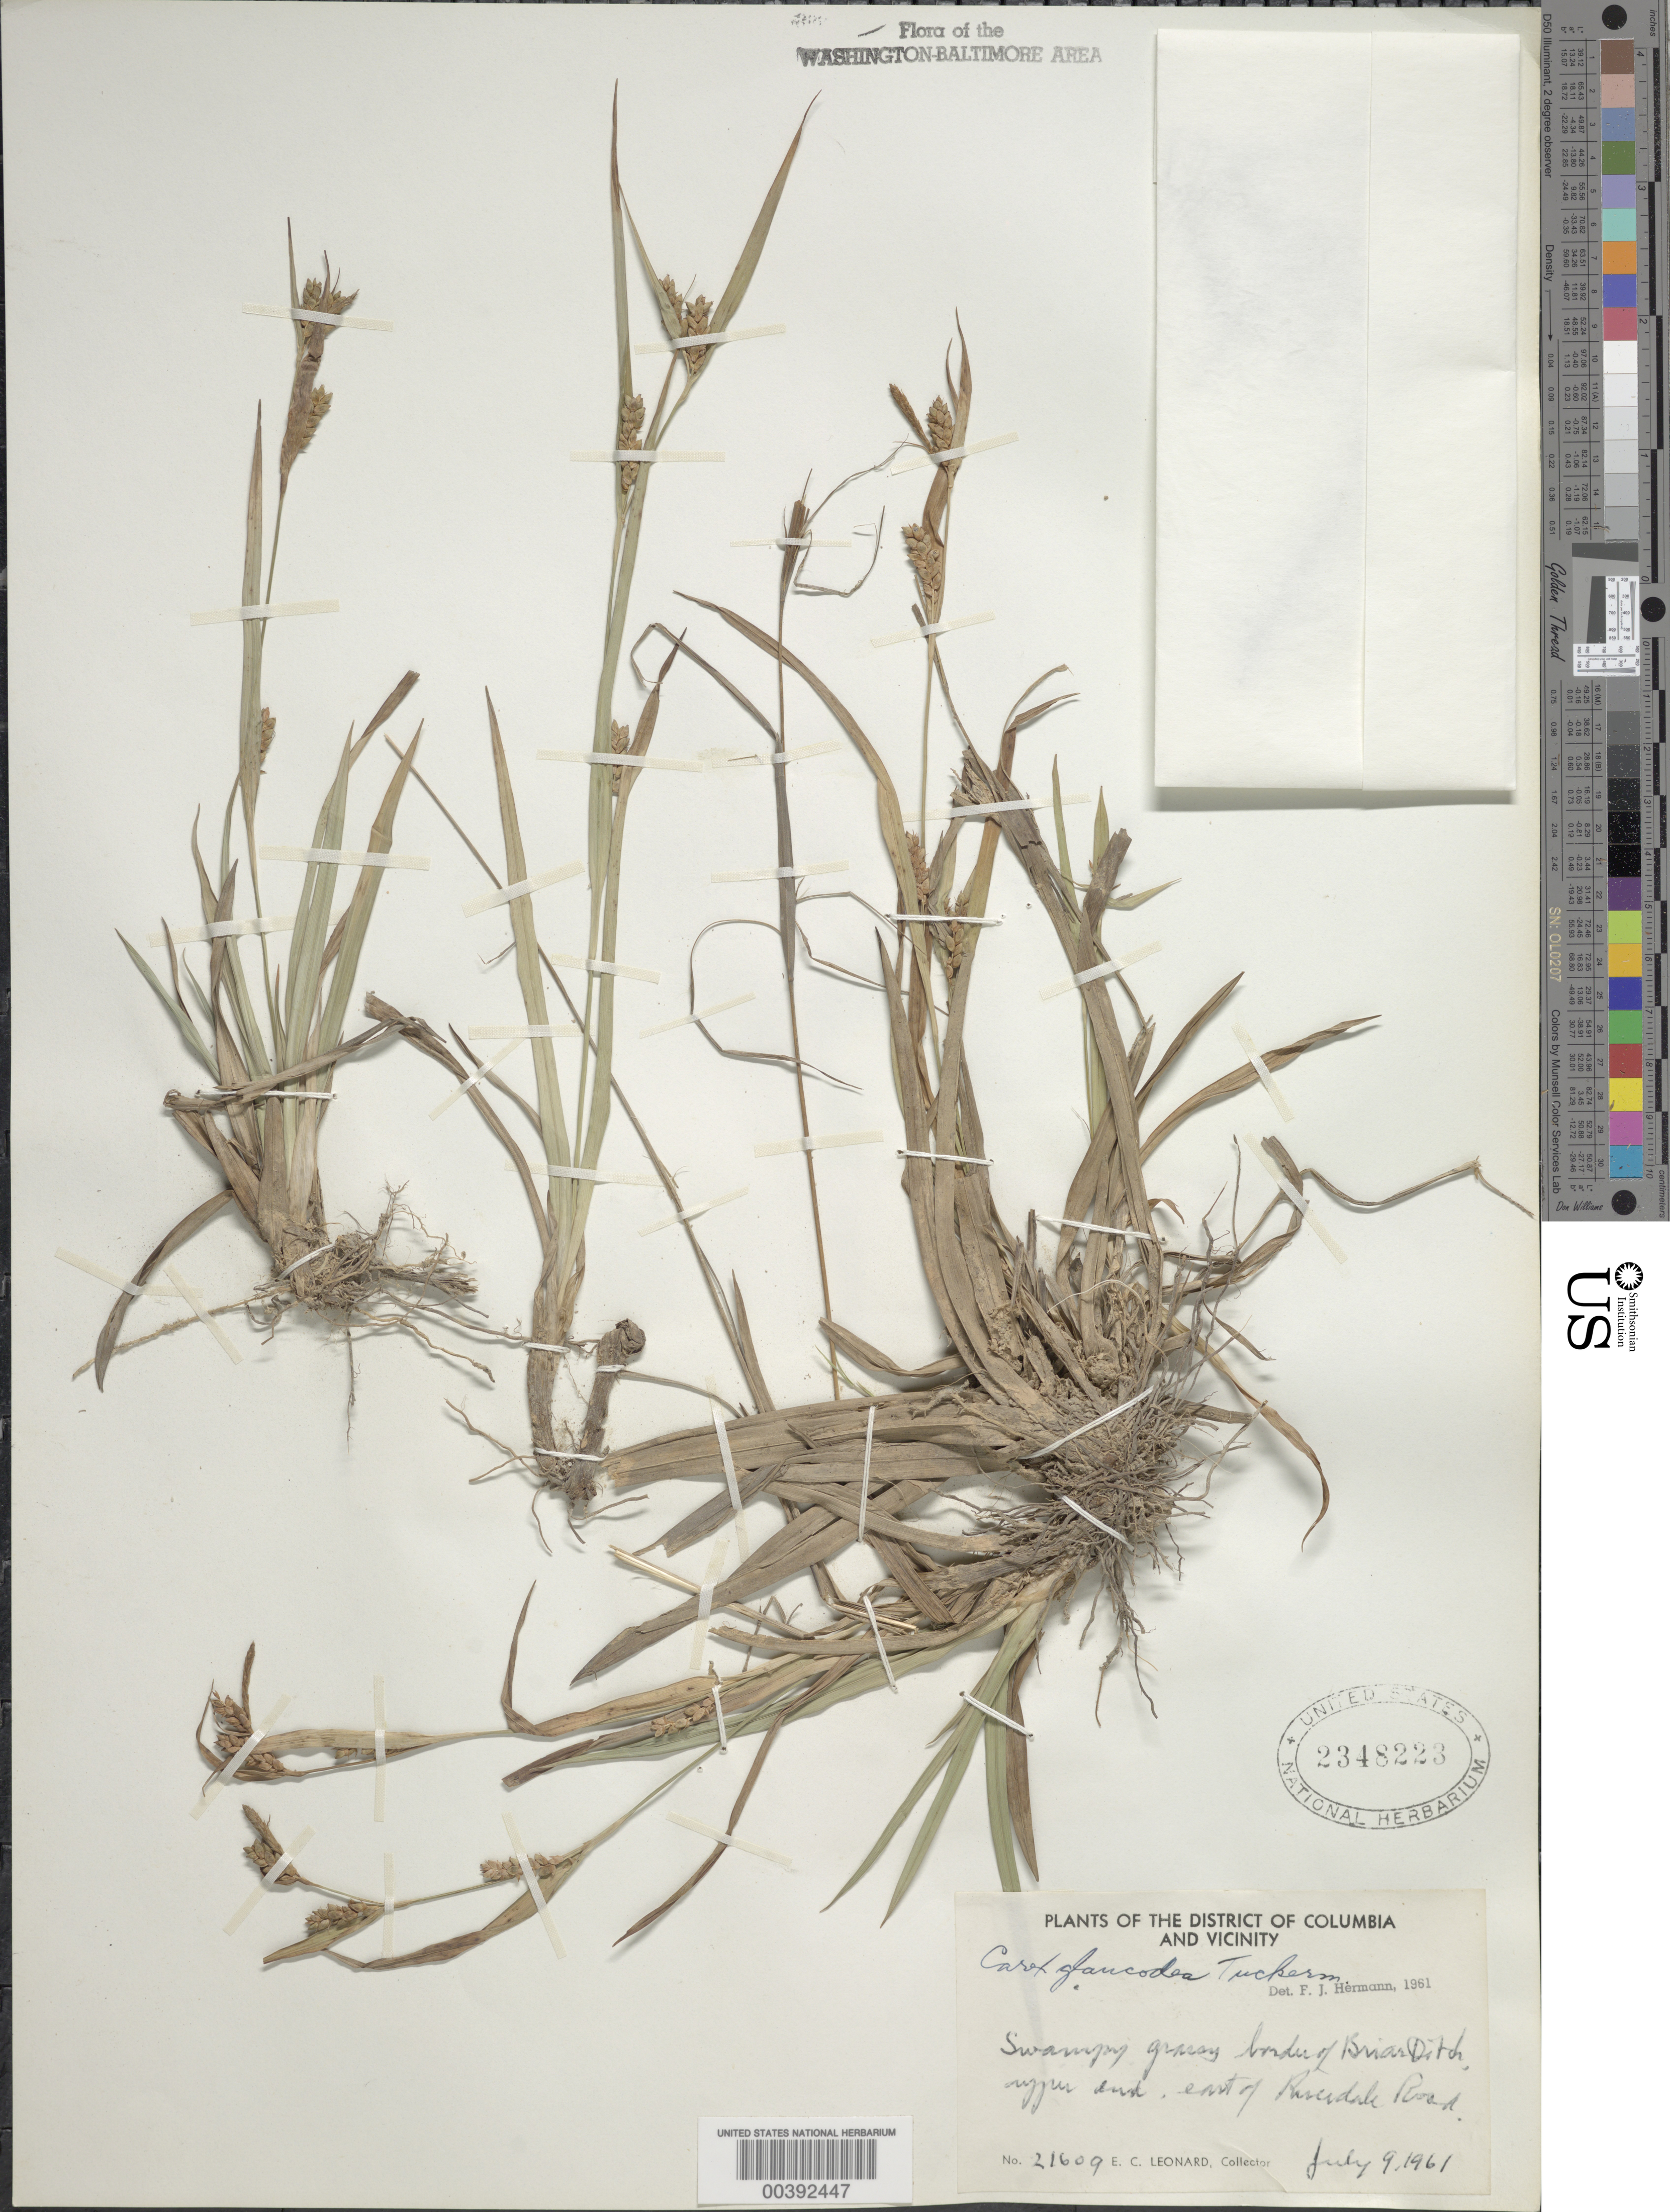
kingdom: Plantae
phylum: Tracheophyta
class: Liliopsida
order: Poales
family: Cyperaceae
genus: Carex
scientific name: Carex glaucodea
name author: Tuck. ex Olney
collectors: E. C. Leonard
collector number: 21609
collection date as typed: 09 Jul 1961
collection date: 1961-07-09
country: United States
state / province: Maryland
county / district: Prince George's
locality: Briar Ditch, east of Riverdale Road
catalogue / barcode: US 2348223